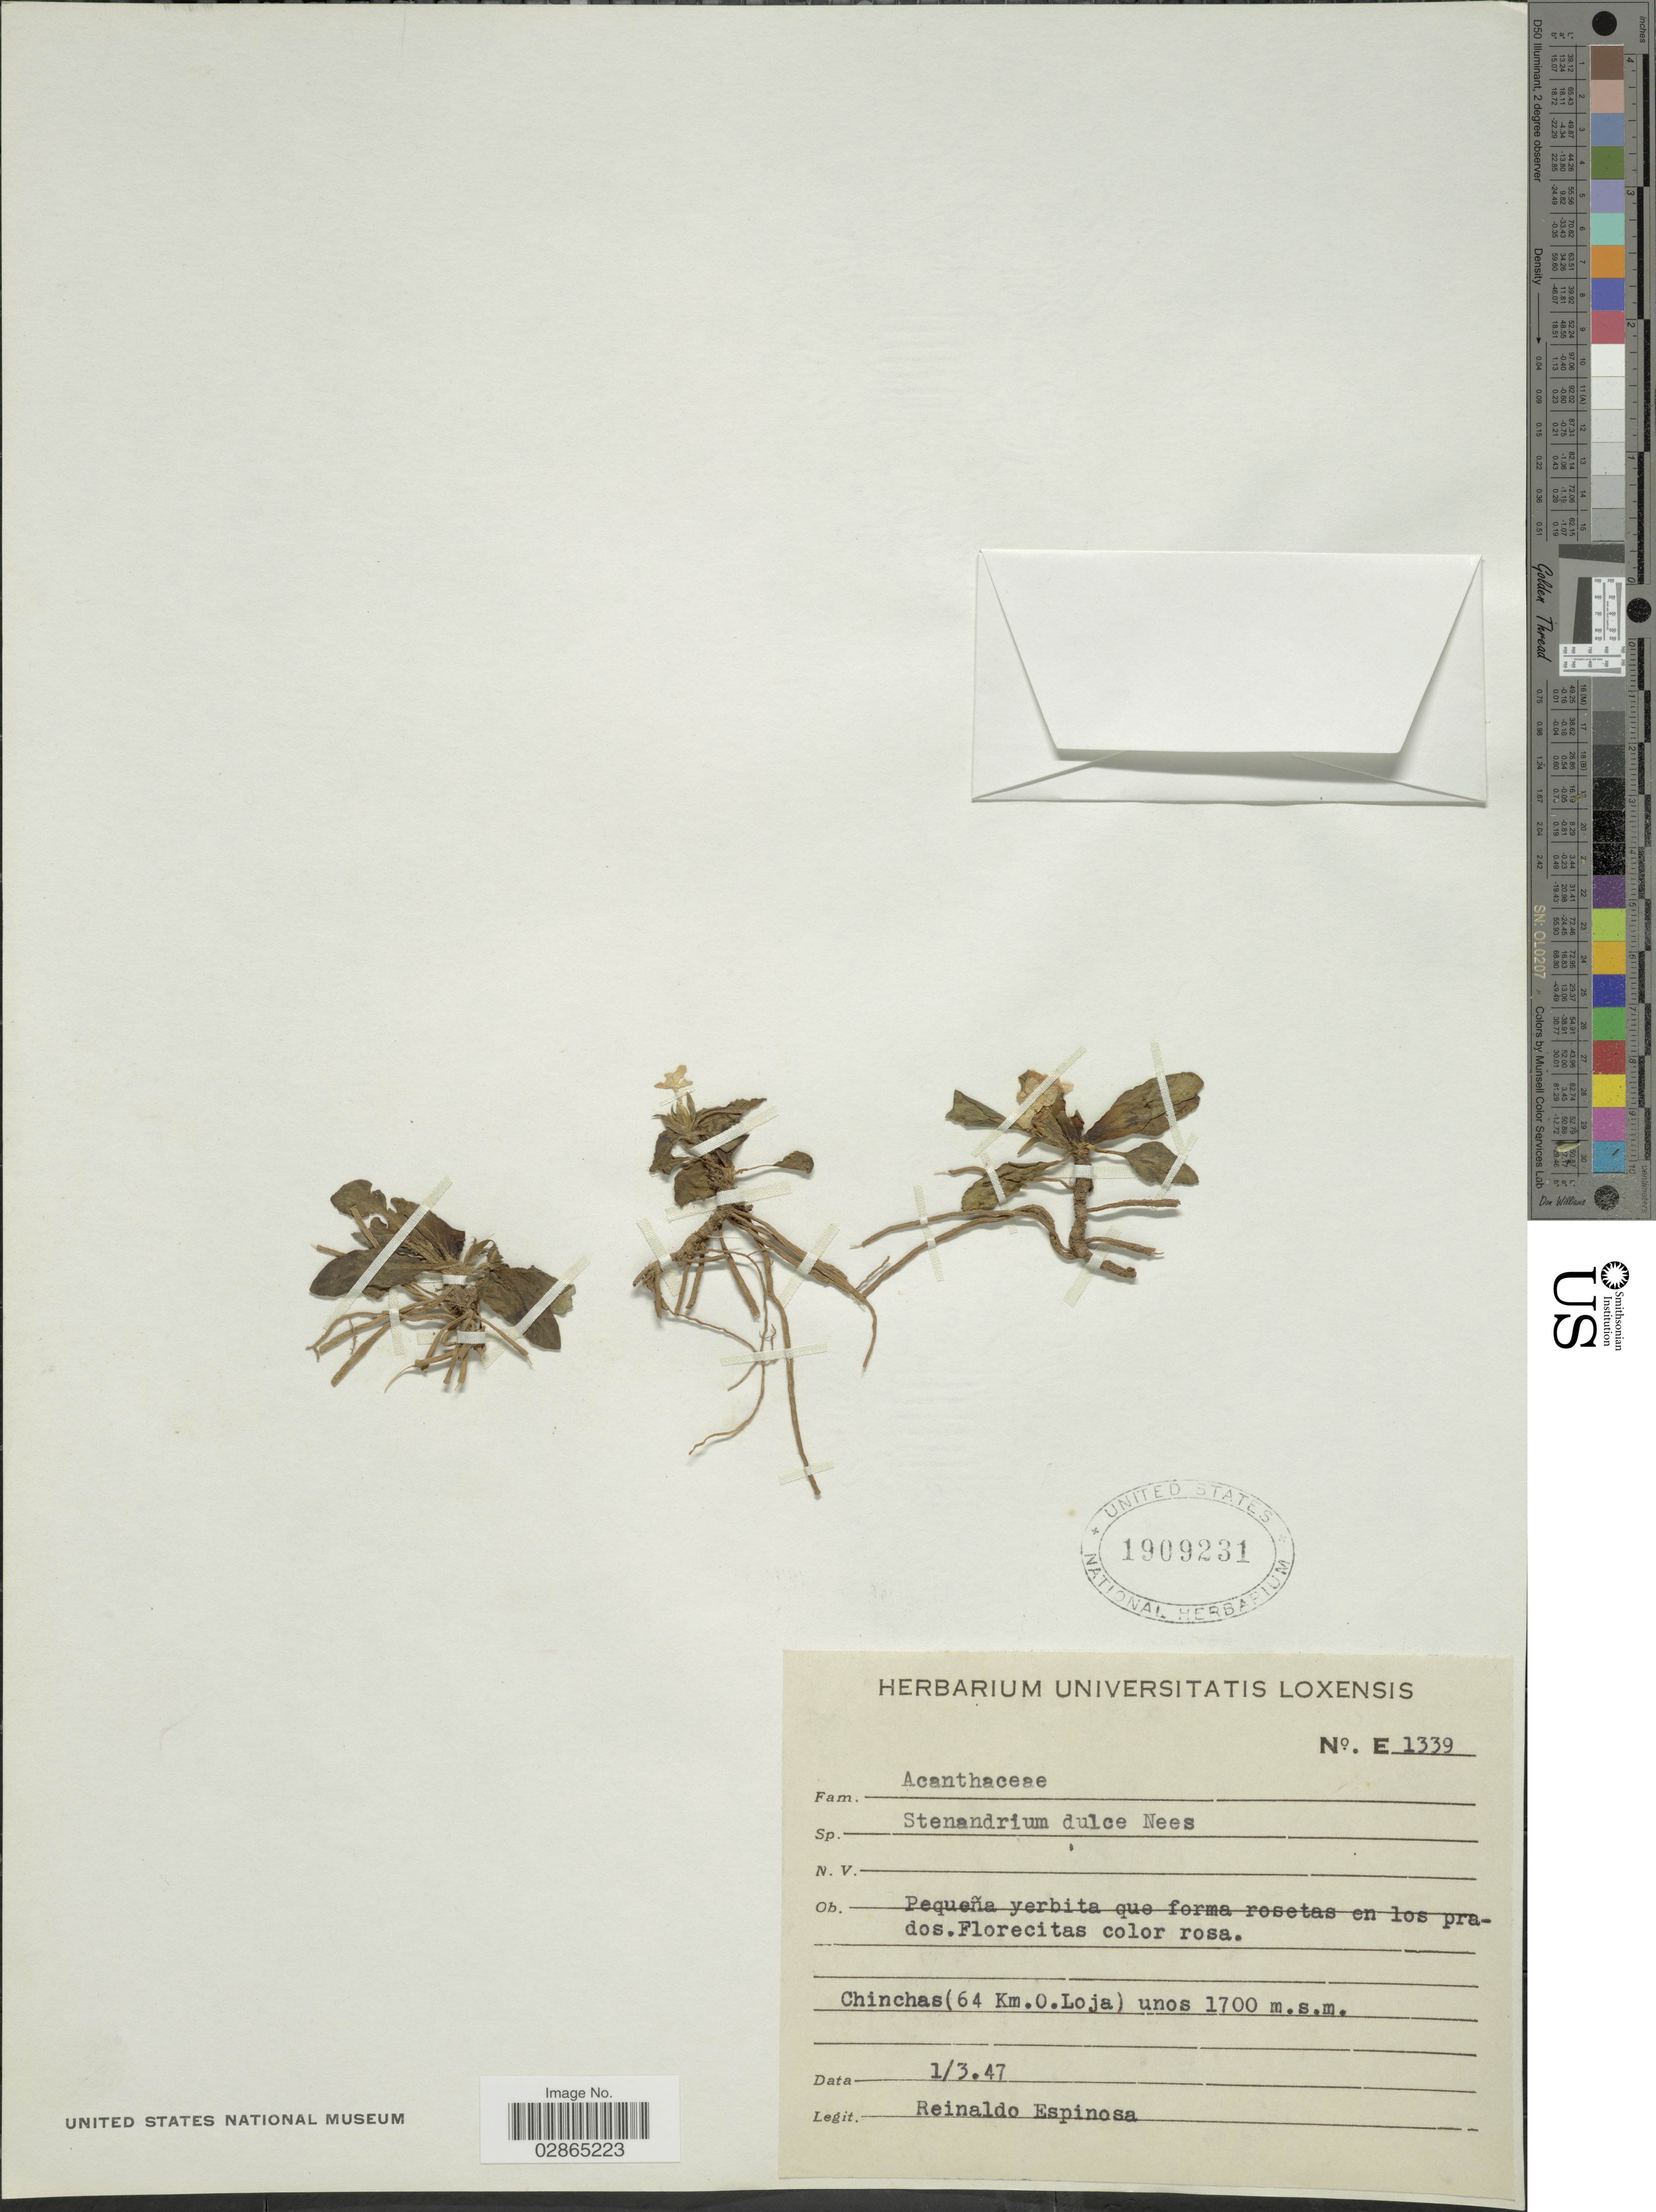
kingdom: Plantae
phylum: Tracheophyta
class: Magnoliopsida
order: Lamiales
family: Acanthaceae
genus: Stenandrium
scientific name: Stenandrium dulce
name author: (Cav.) Nees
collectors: R. Espinosa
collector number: E1339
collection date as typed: Transcribed d/m/y: 1/3/47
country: Ecuador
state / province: Loja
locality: Chinchas (64 Km. O.Loja).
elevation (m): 1700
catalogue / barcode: US 1909231